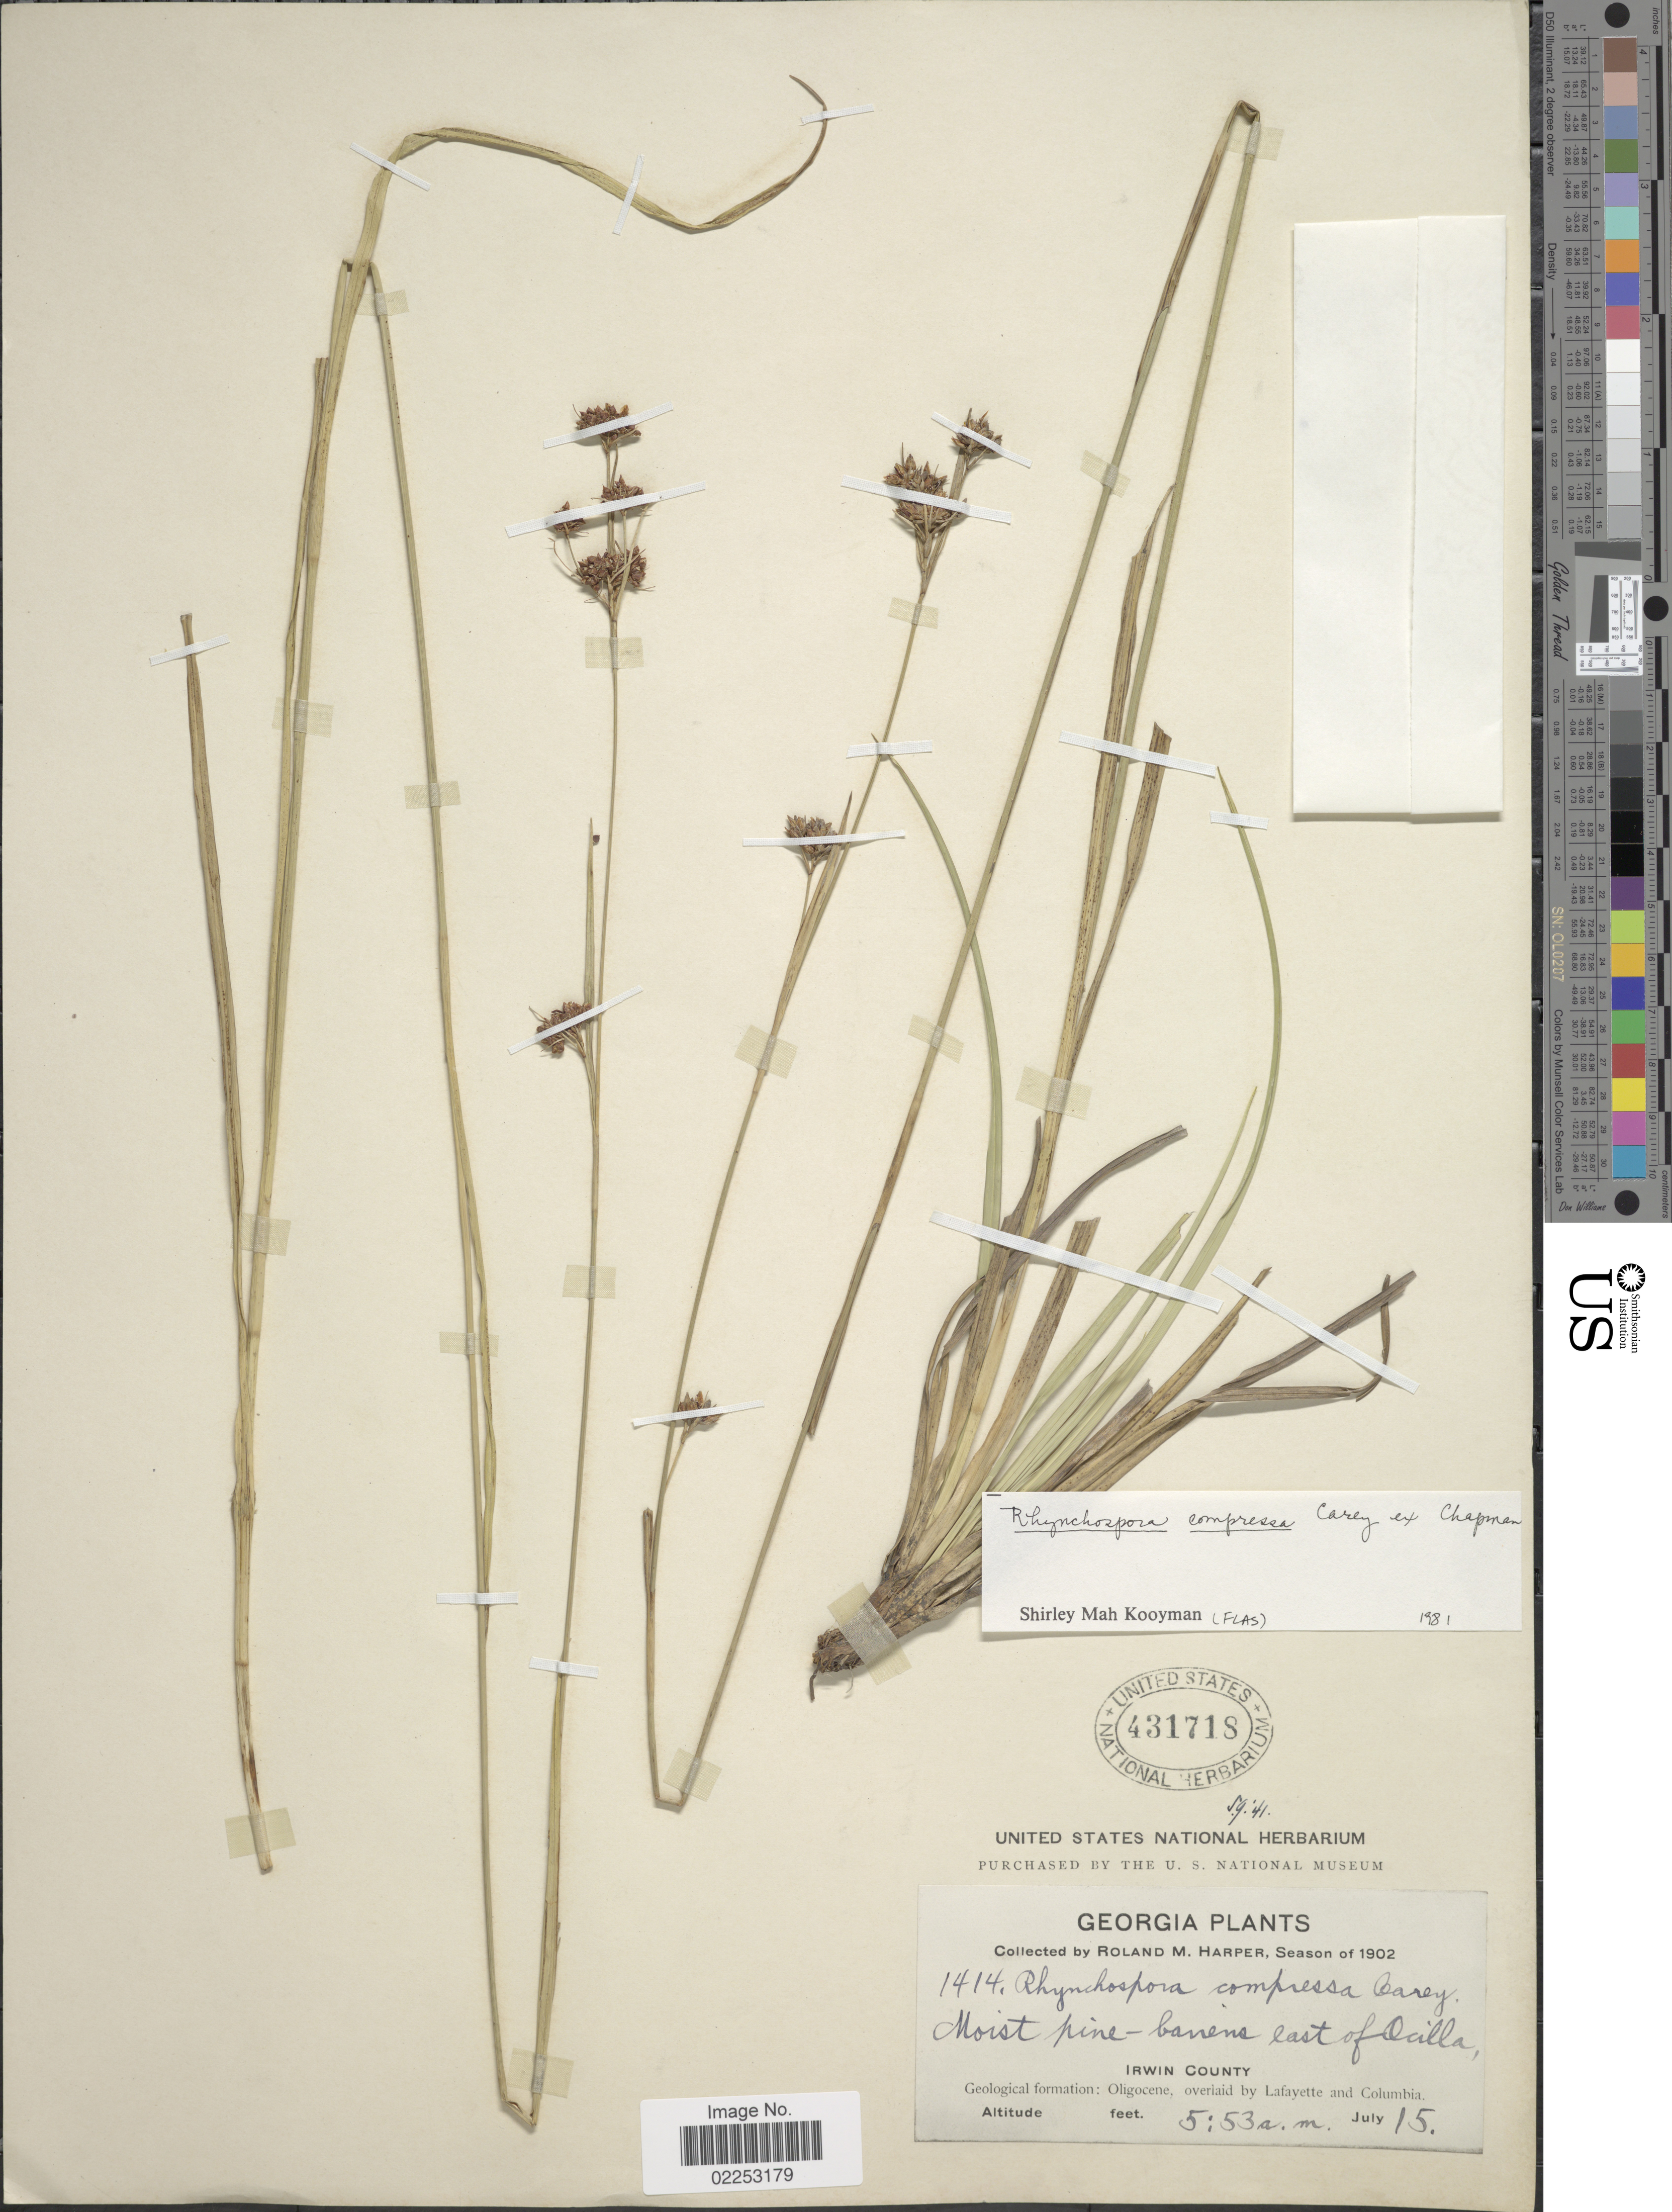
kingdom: Plantae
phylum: Tracheophyta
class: Liliopsida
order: Poales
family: Cyperaceae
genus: Rhynchospora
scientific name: Rhynchospora compressa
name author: J. Carey ex Chapm.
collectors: R. M. Harper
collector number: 1414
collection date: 1902-07-15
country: United States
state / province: Georgia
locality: East of Ocilla, Irwin County. overlaid by Lafayette and Columbia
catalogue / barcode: US 431718